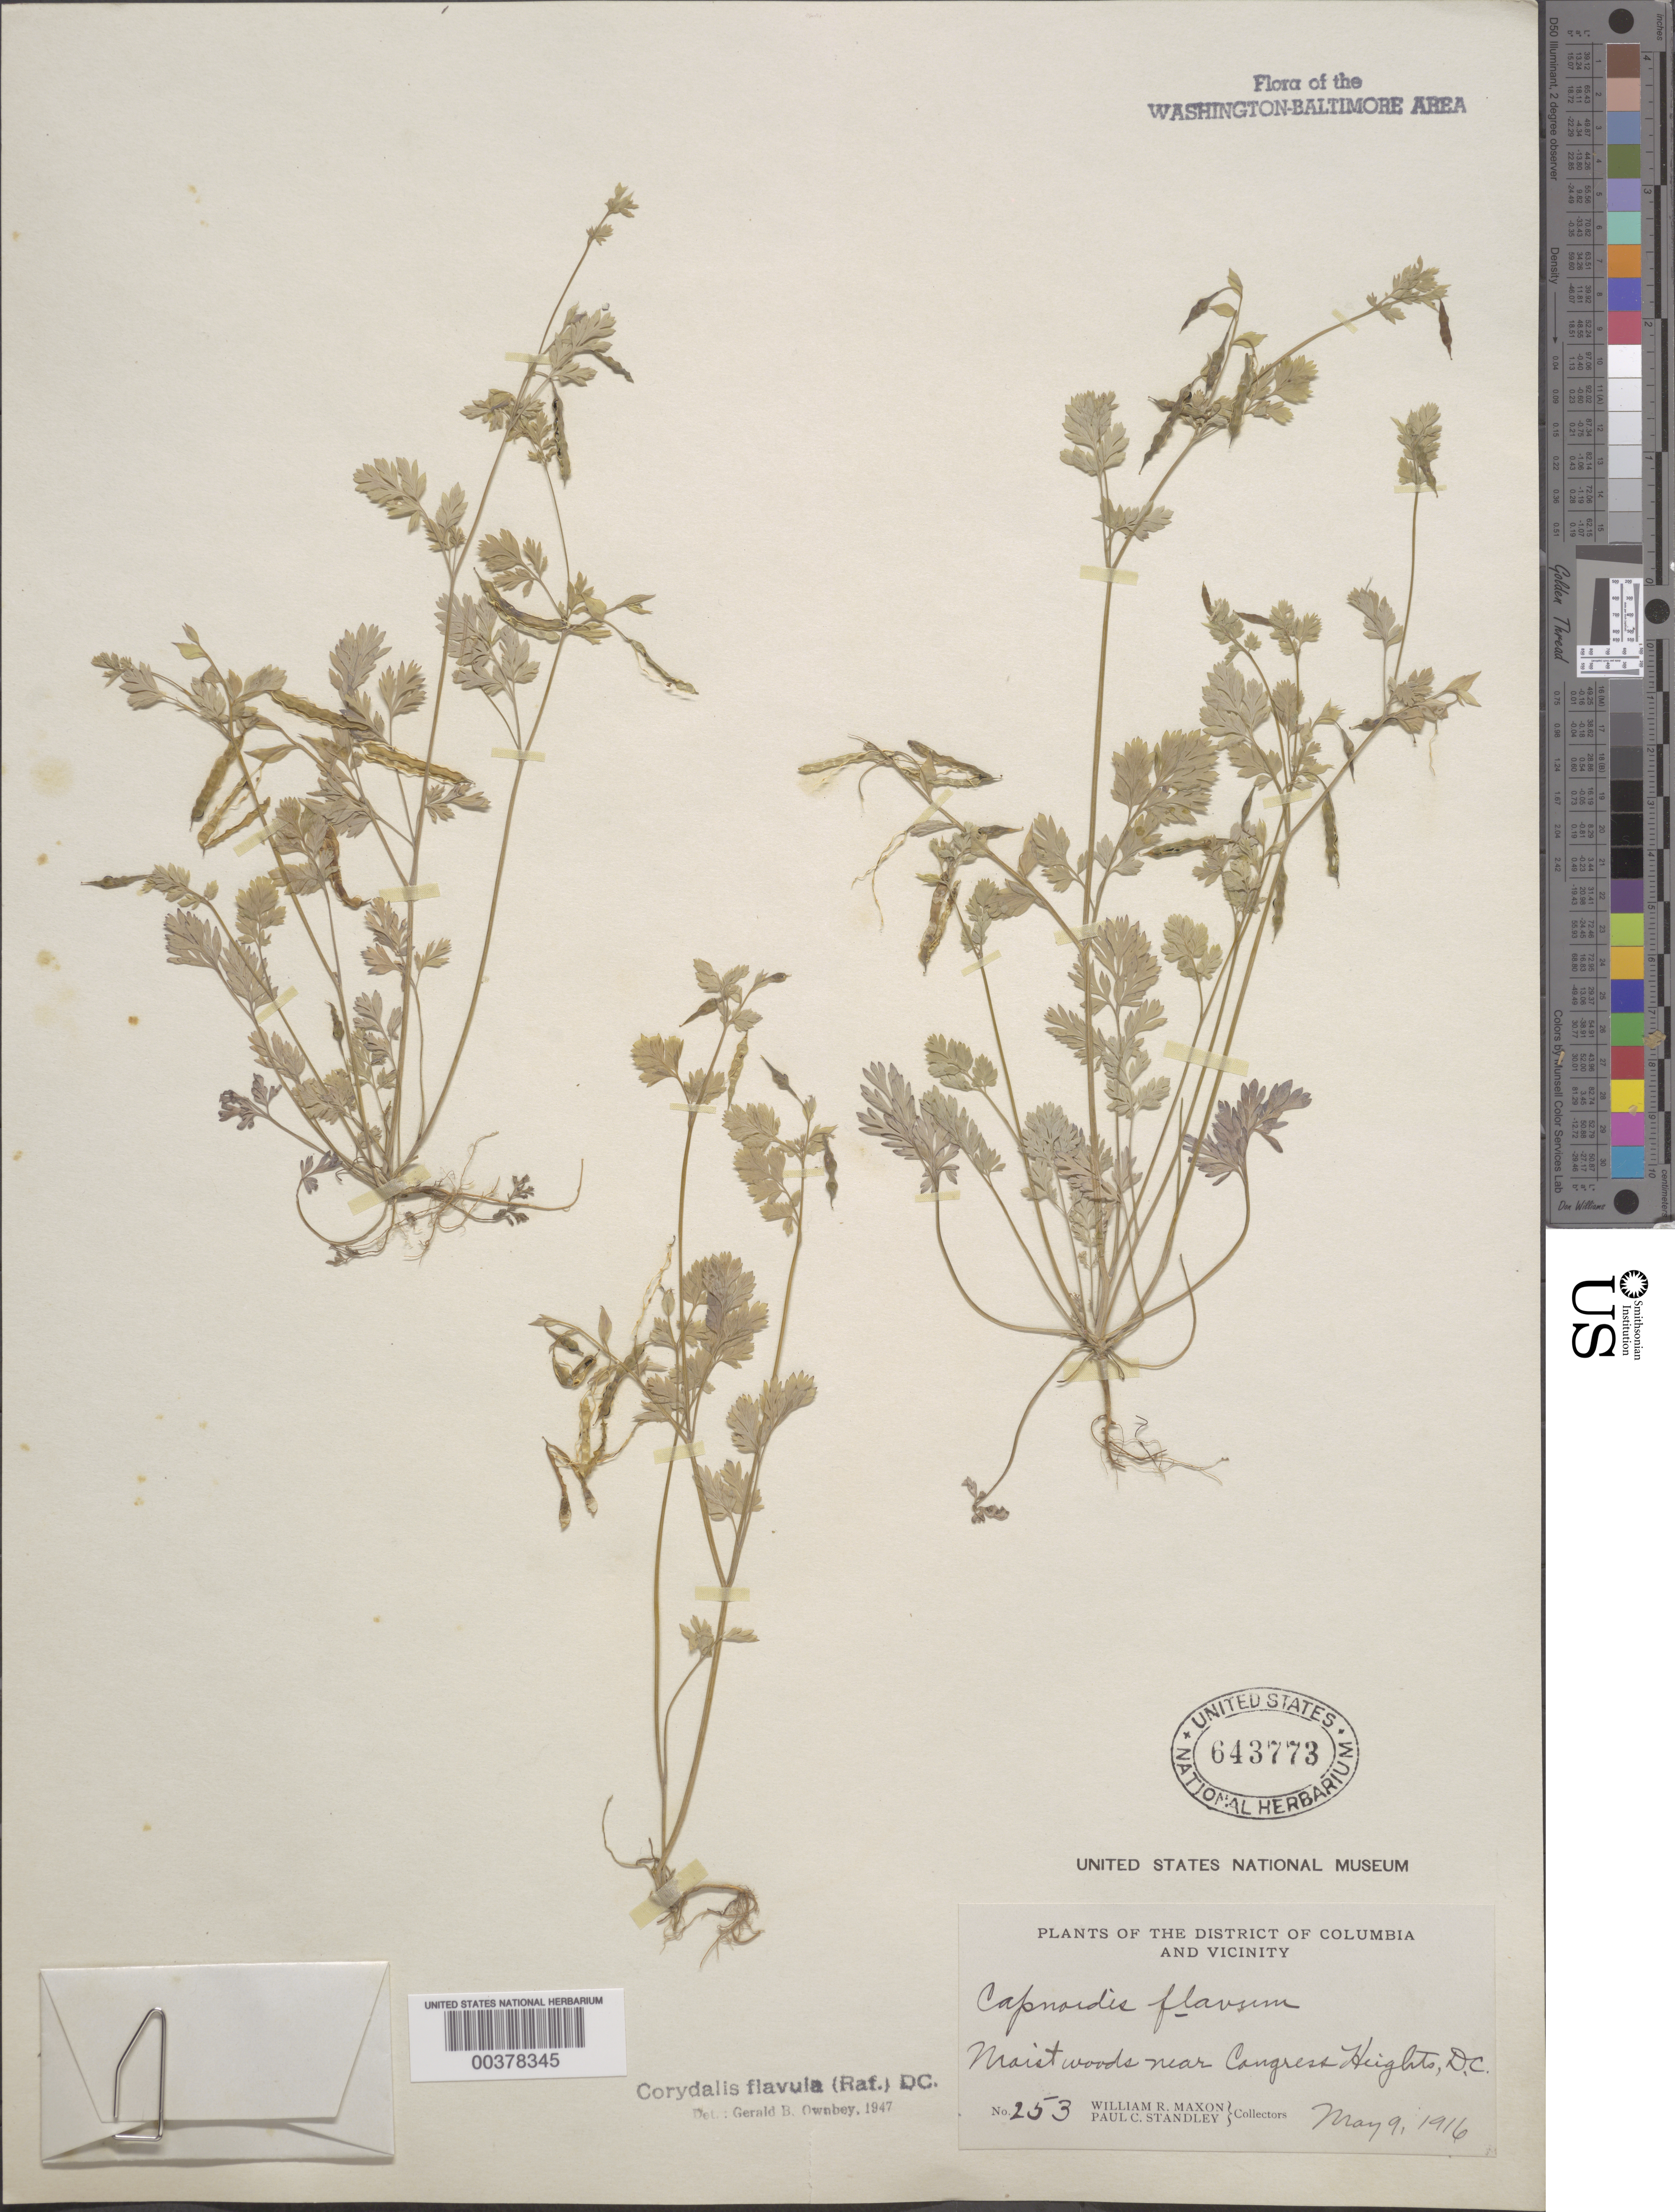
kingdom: Plantae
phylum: Tracheophyta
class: Magnoliopsida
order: Ranunculales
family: Papaveraceae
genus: Corydalis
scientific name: Corydalis flavula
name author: (Raf.) DC.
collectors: W. R. Maxon & P. C. Standley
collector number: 253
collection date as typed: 09 May 1916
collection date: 1916-05-09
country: United States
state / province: District of Columbia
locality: Congress Heights vicinity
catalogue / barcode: US 643773